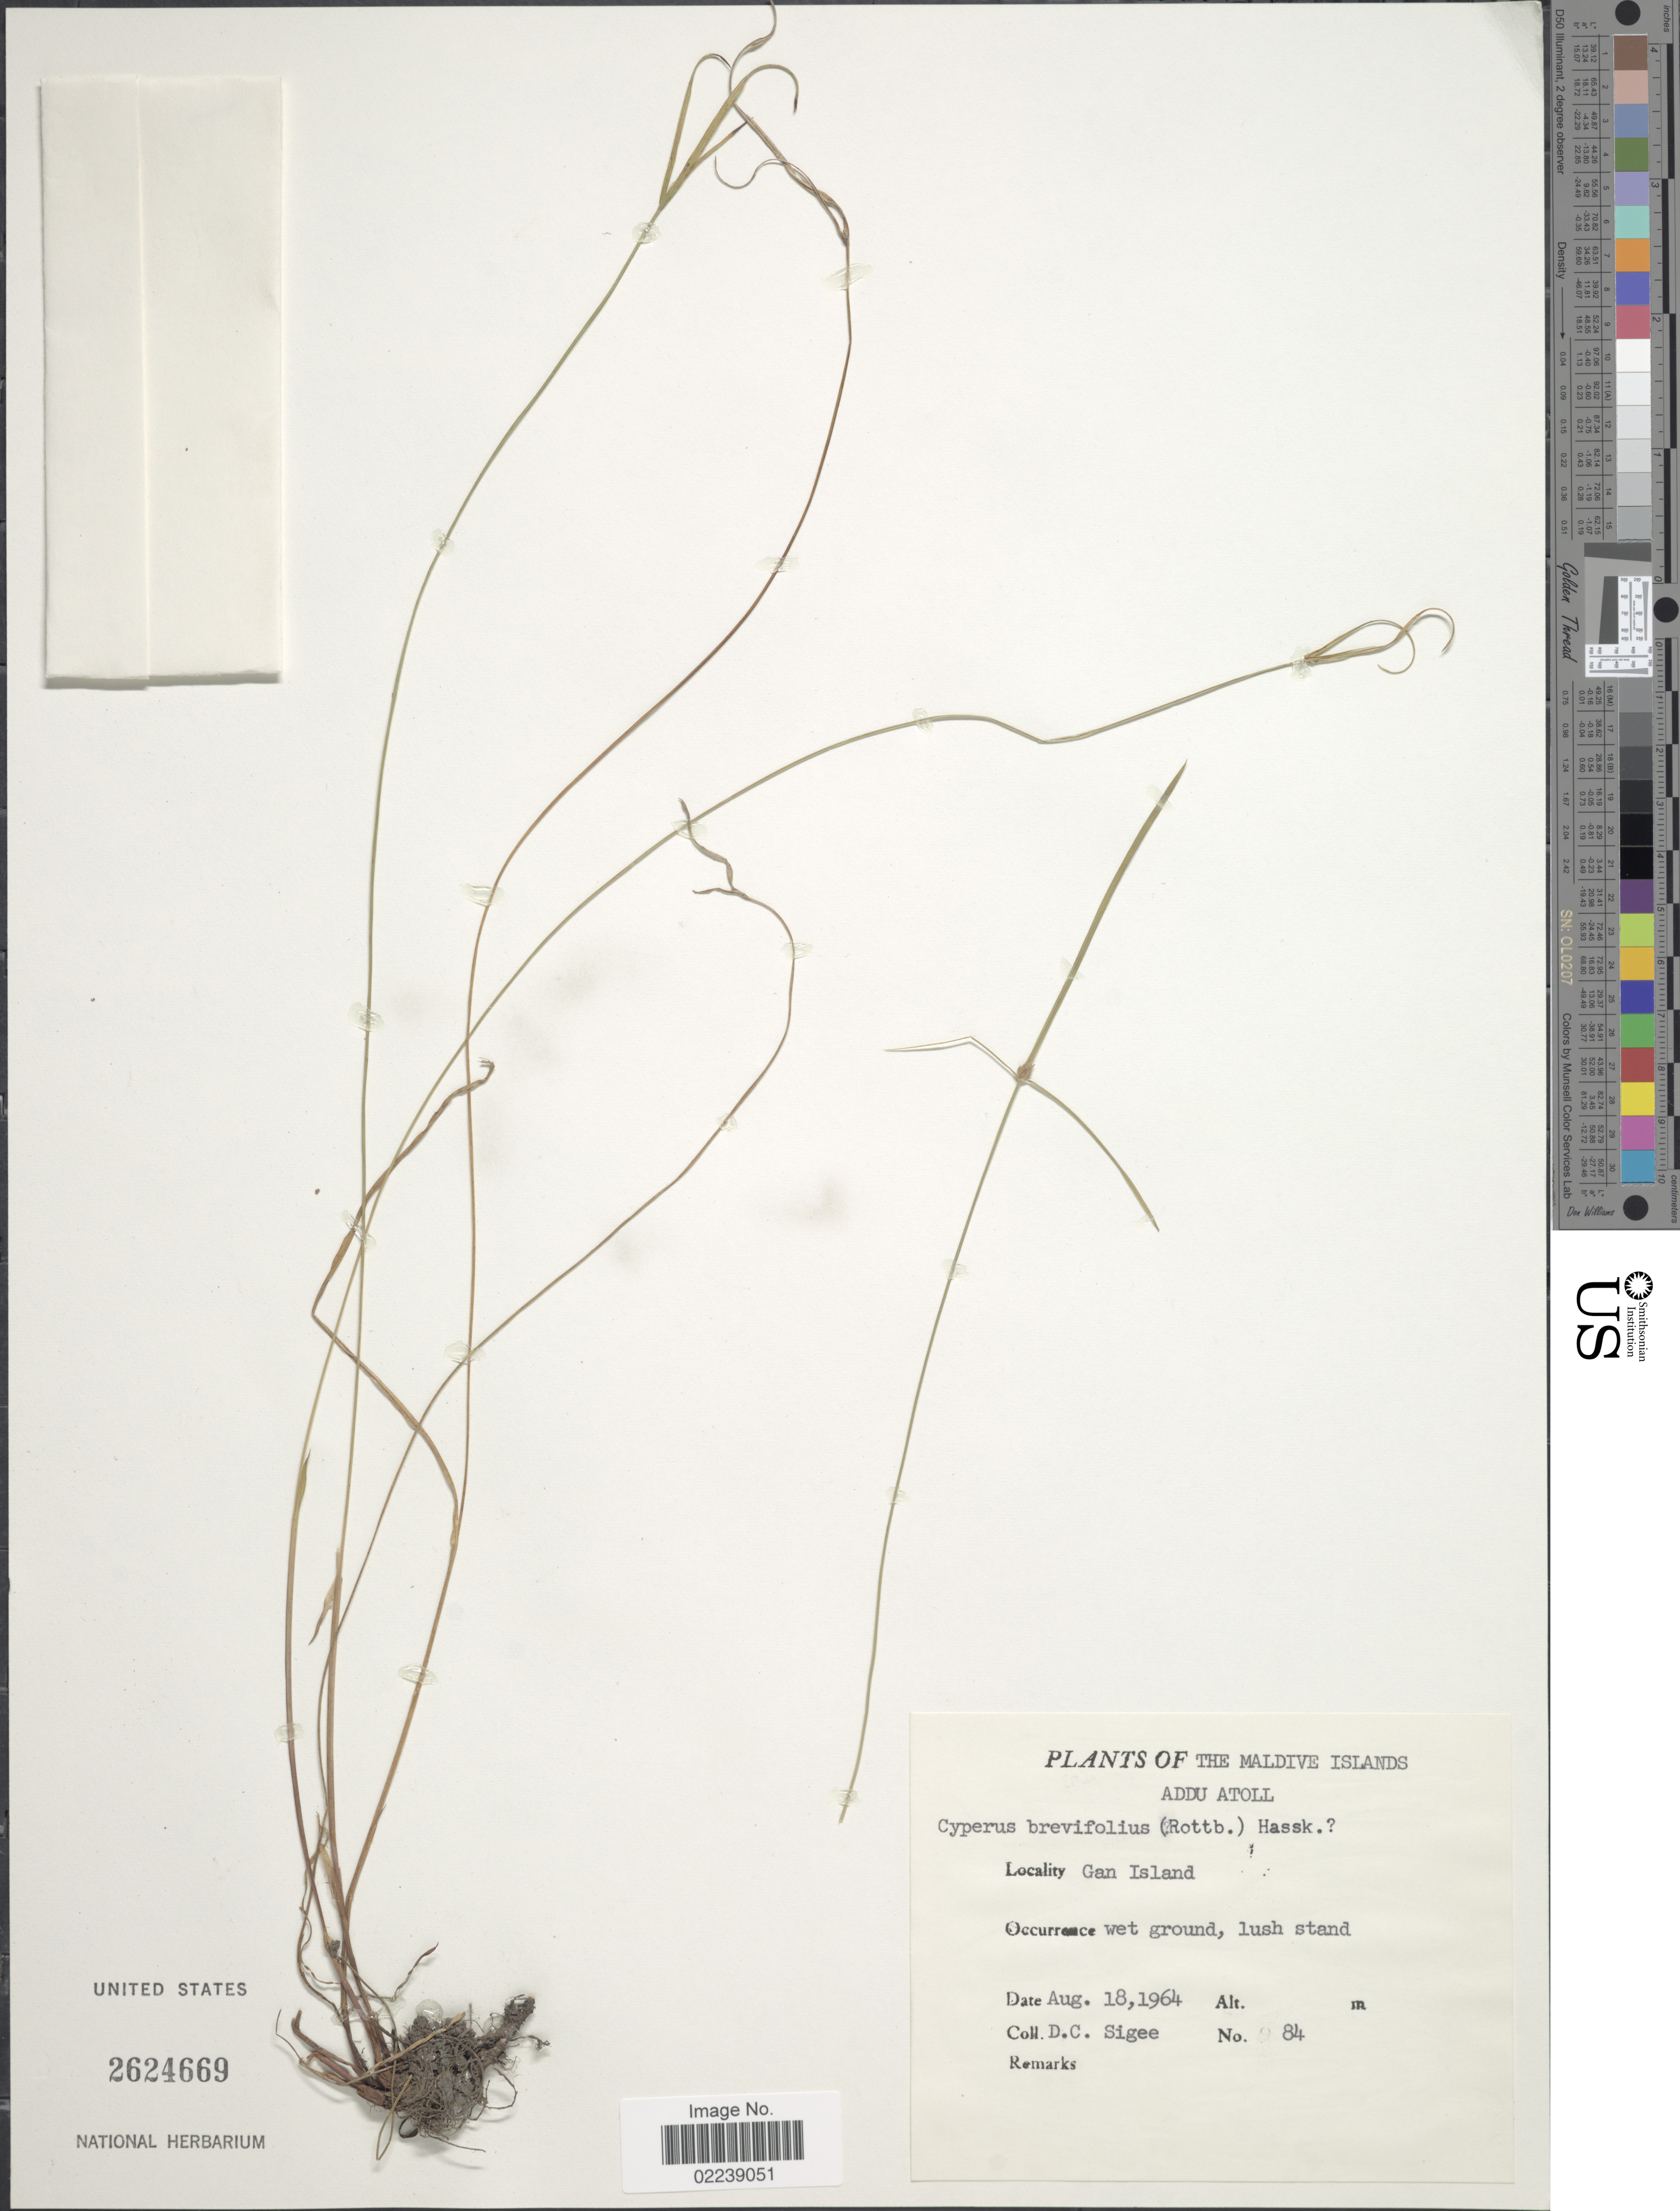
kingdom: Plantae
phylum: Tracheophyta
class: Liliopsida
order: Poales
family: Cyperaceae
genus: Cyperus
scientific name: Cyperus brevifolius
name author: (Rottb.) Hassk.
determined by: Strong, M. T., (US), Smithsonian Institution - National Museum of Natural History (UNITED STATES)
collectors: D. C. Sigee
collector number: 84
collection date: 1964-08-18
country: Maldive Islands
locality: Addu Atoll, Gan Island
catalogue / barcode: US 2624669